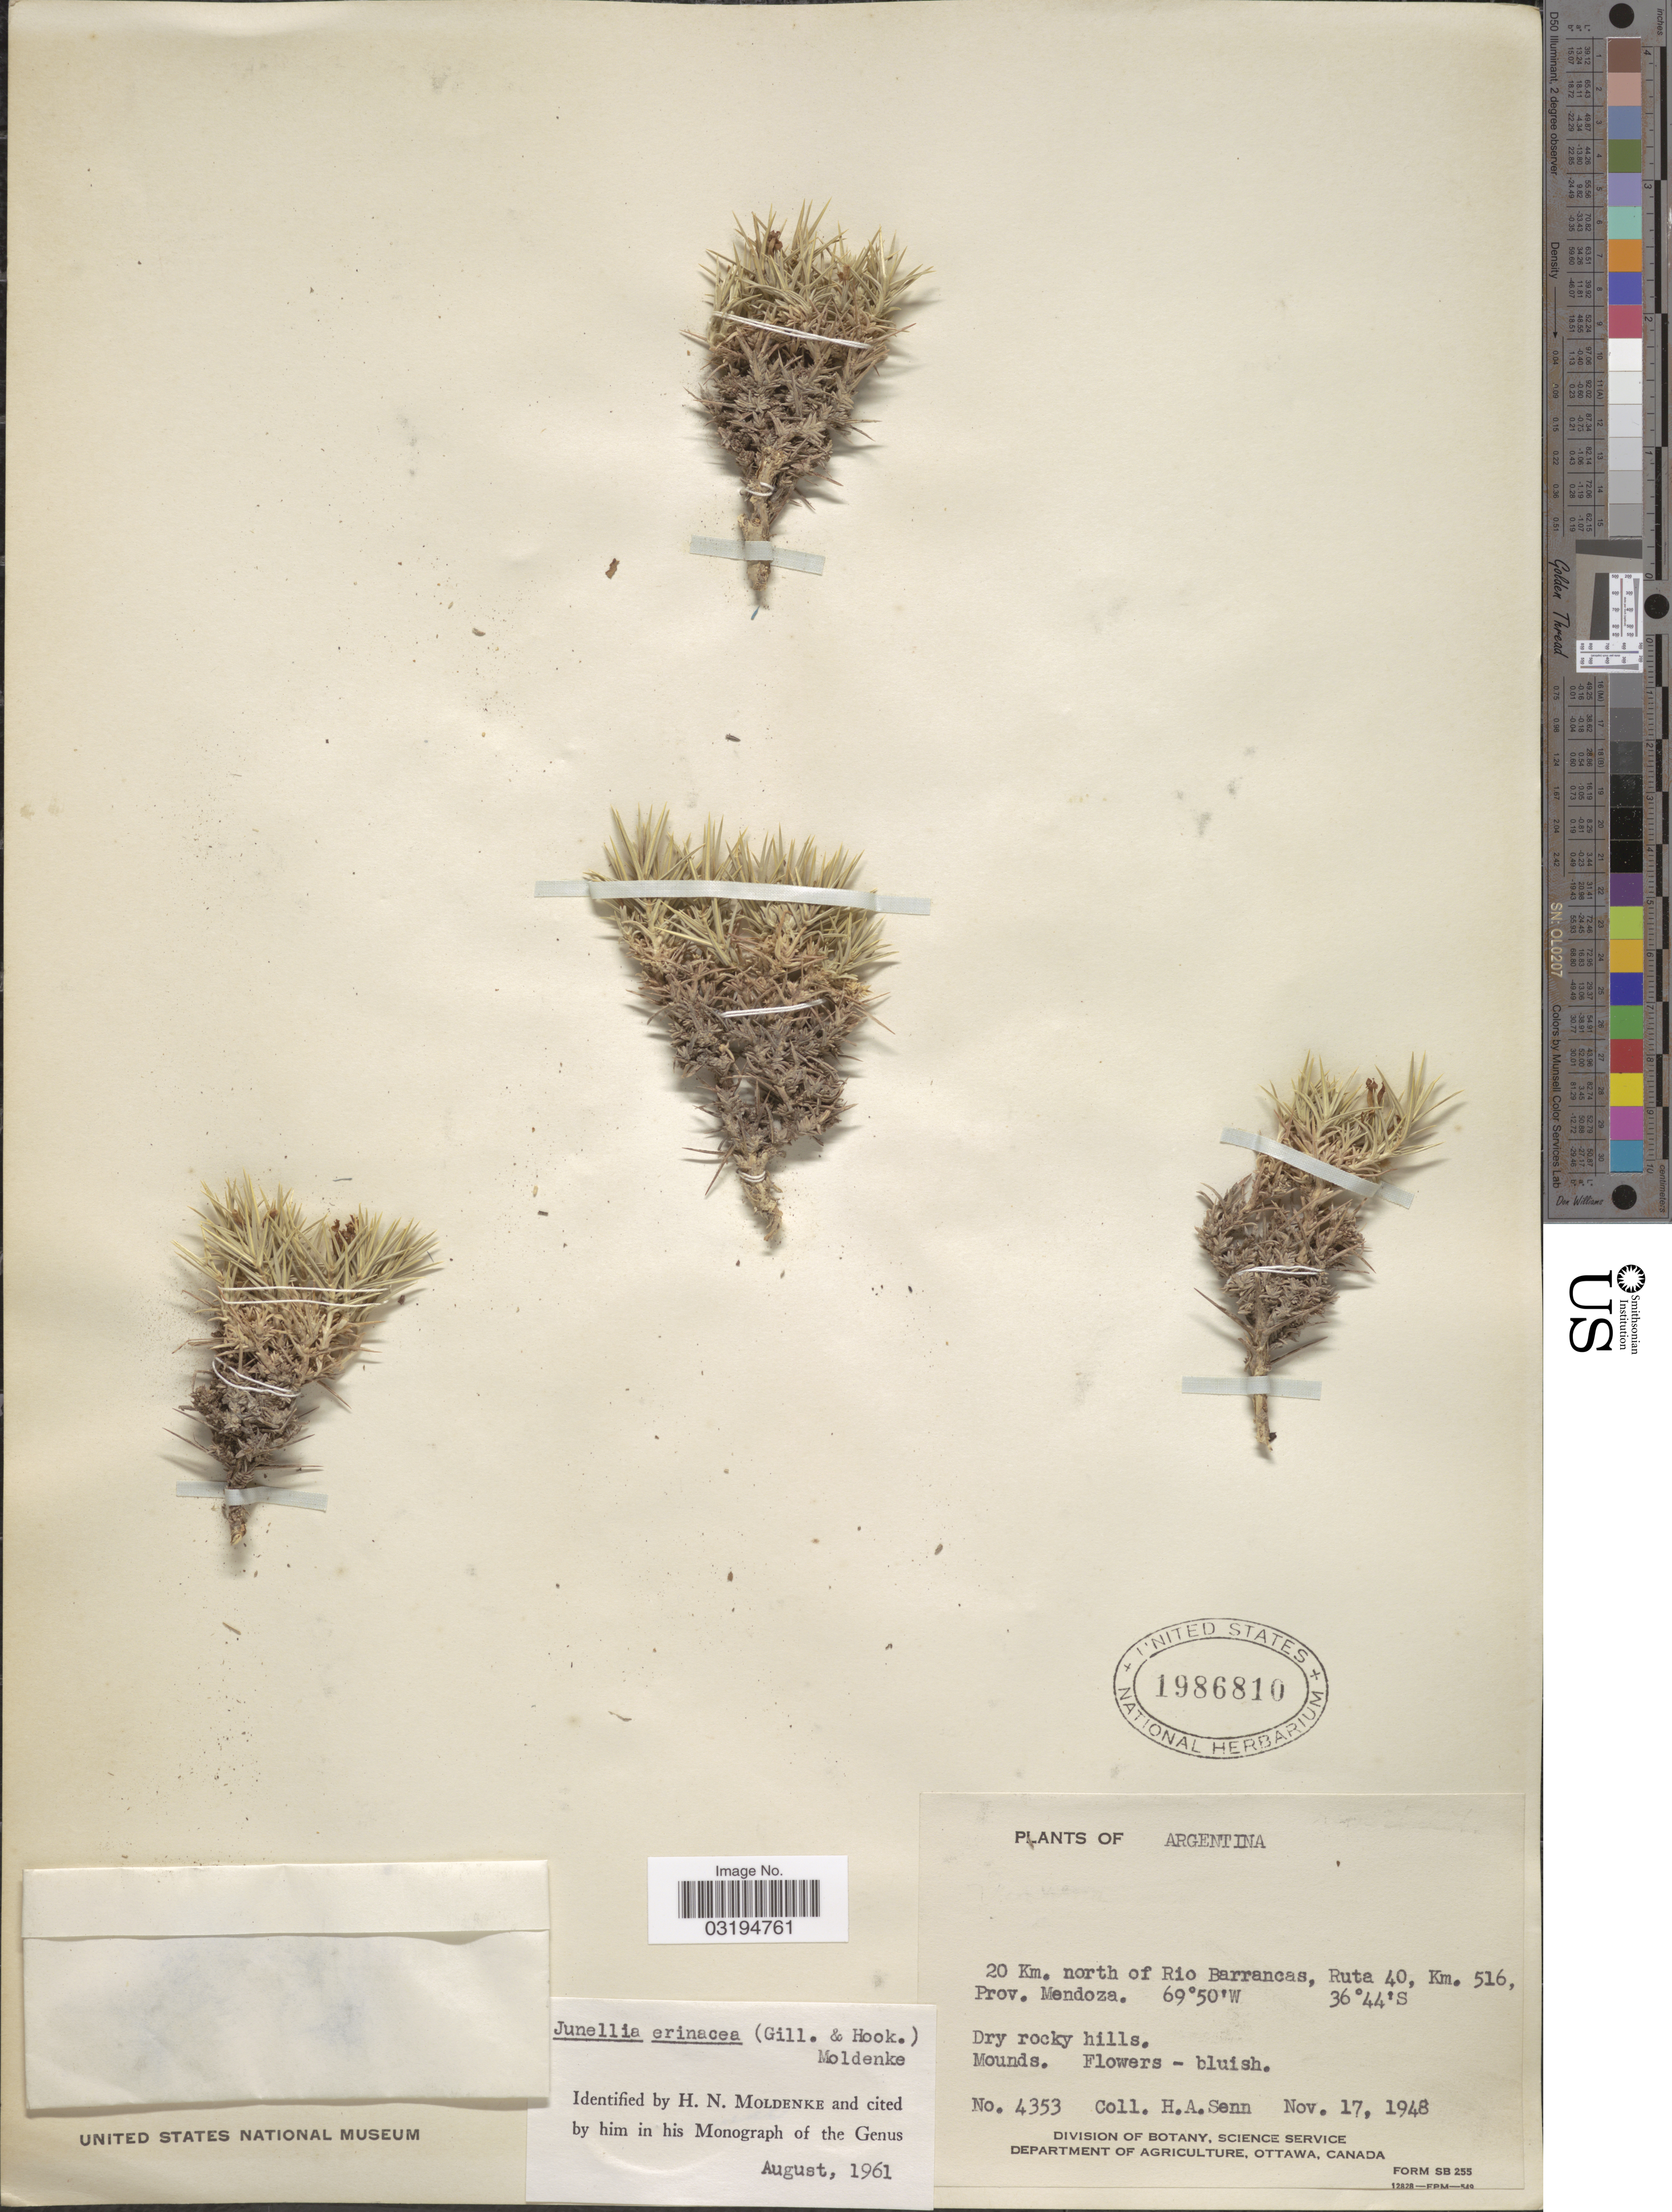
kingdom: Plantae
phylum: Tracheophyta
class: Magnoliopsida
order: Lamiales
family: Verbenaceae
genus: Junellia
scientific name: Junellia erinacea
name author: (Gillies & Hook.) Moldenke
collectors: H. Senn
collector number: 4353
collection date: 1948-11-17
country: Argentina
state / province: Mendoza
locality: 20 Km. north of Rio Barrancas, Ruta 40, Km. 516.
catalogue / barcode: US 1986810